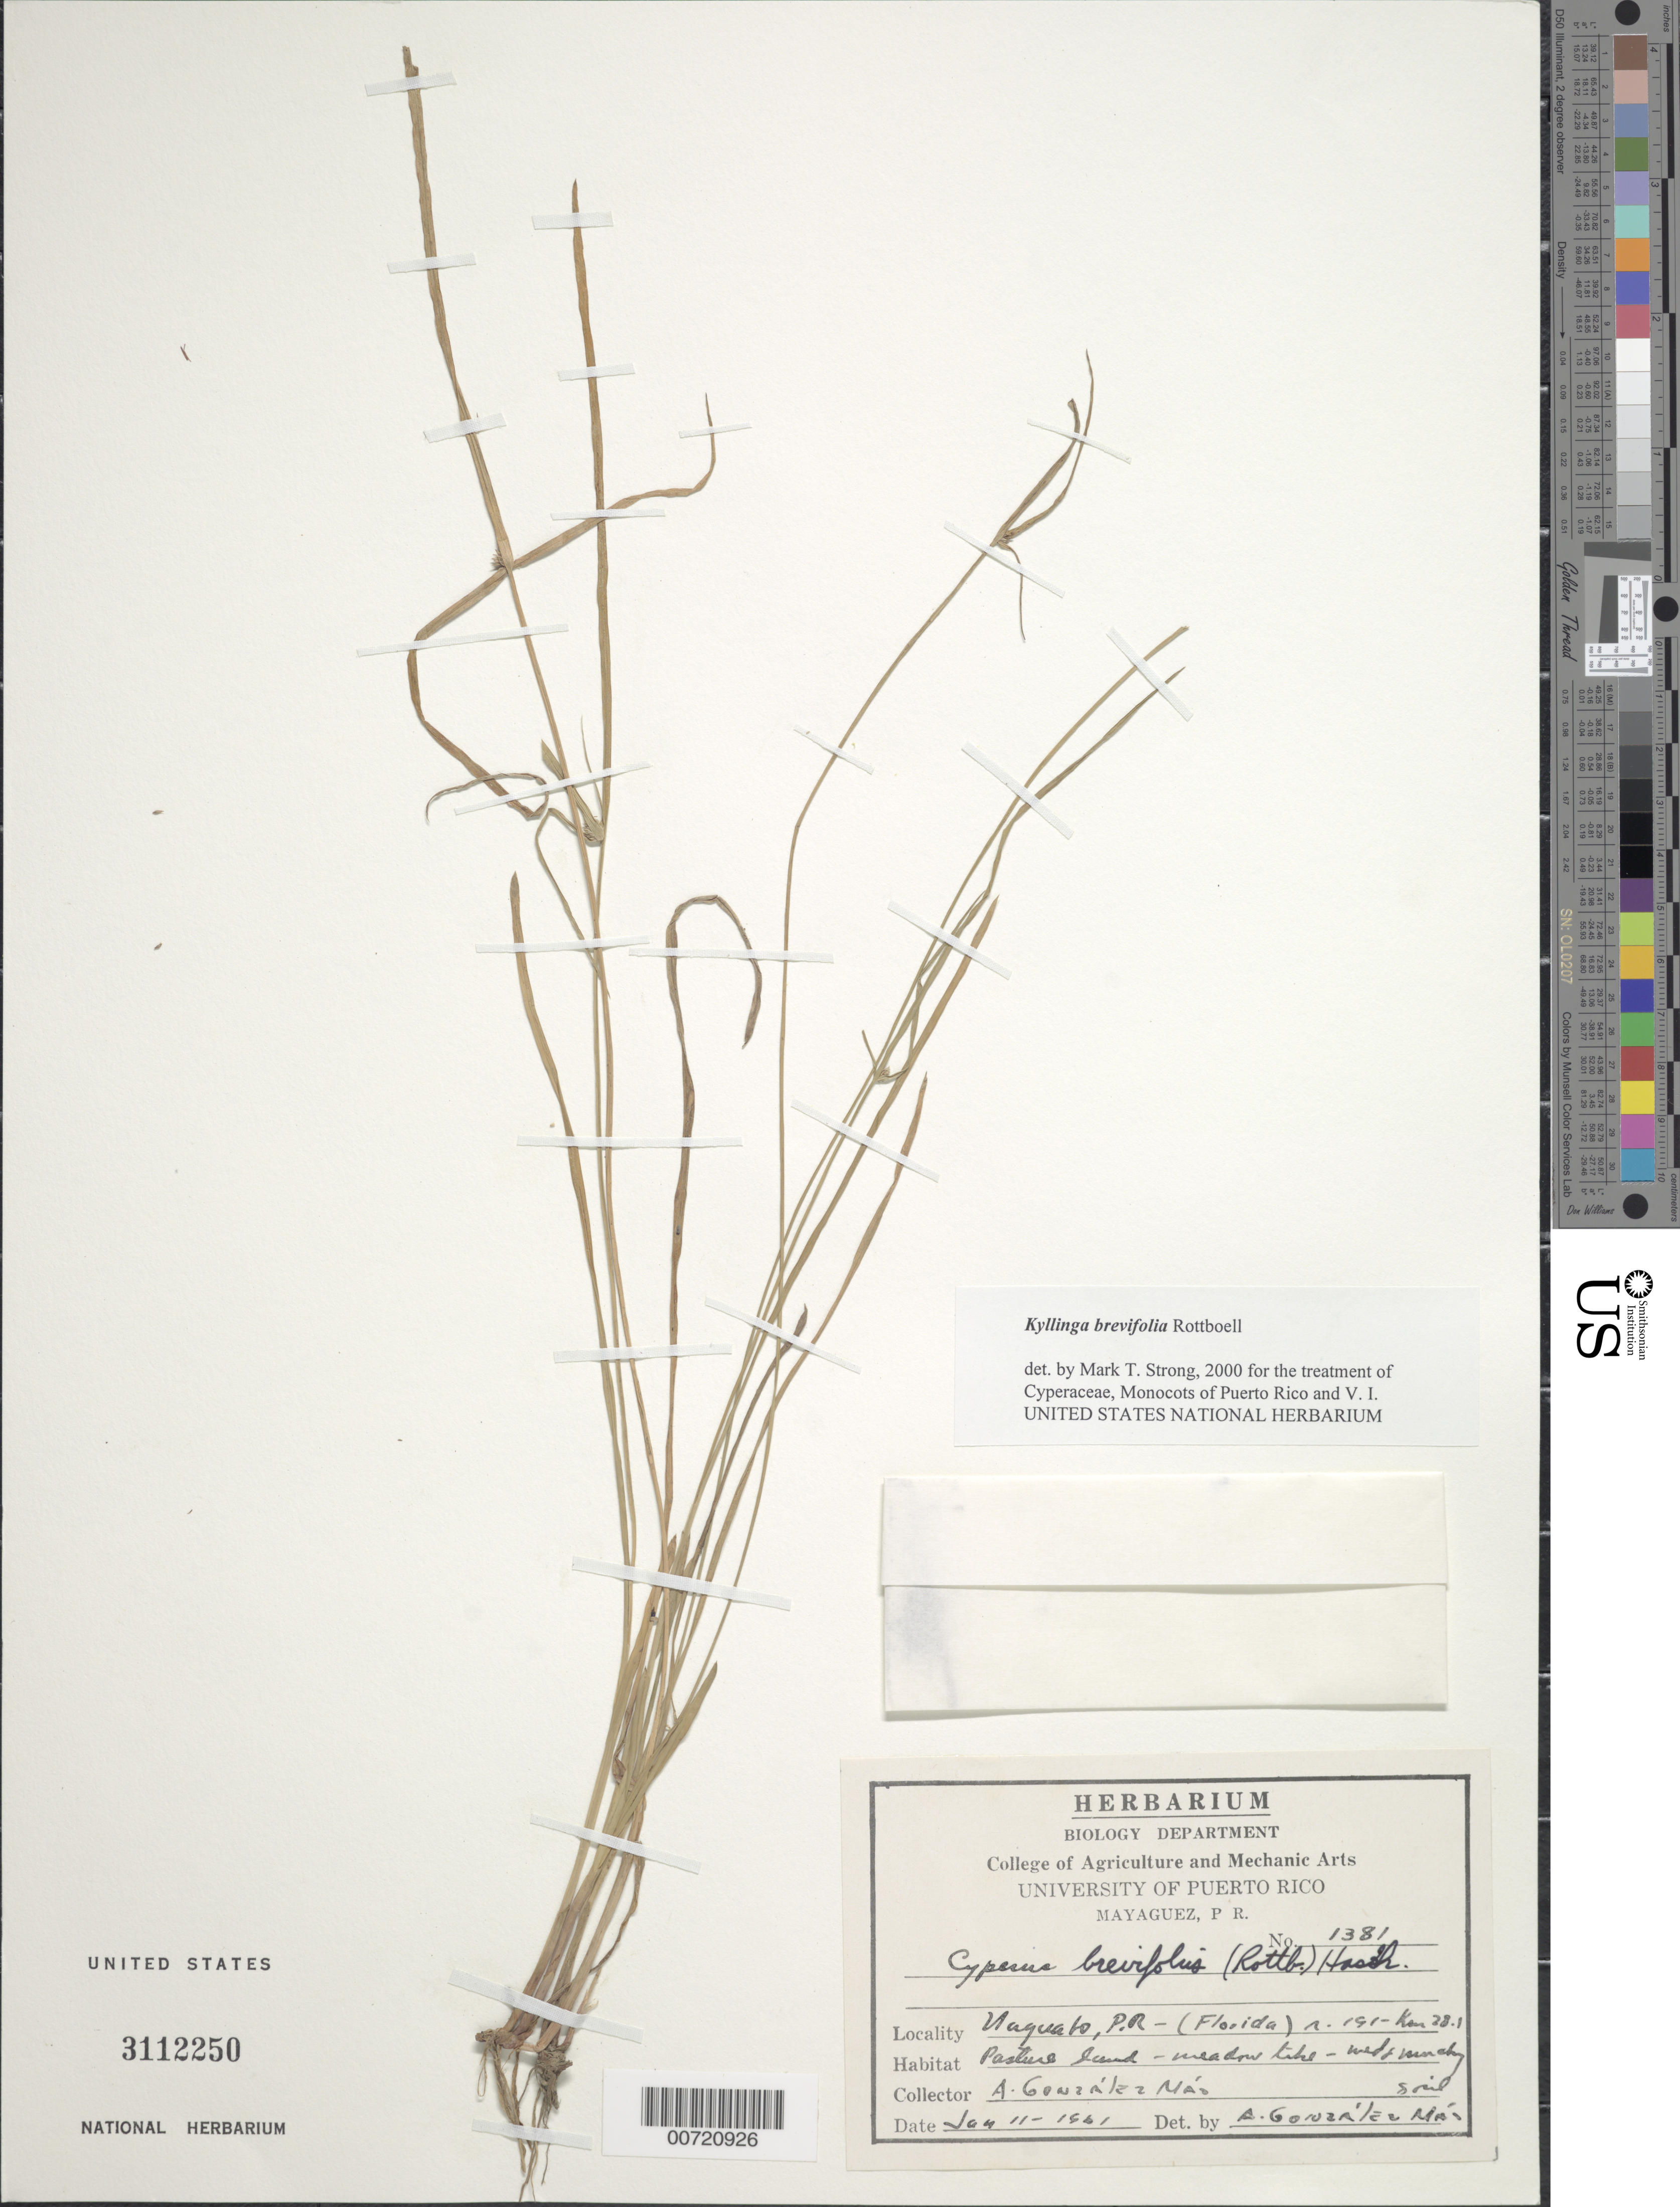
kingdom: Plantae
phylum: Tracheophyta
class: Liliopsida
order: Poales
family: Cyperaceae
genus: Cyperus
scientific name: Cyperus brevifolius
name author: (Rottb.) Hassk.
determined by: Strong, M. T., (US), Smithsonian Institution - National Museum of Natural History (UNITED STATES)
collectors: A. González Más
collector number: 1381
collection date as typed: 11 Jan 1961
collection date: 1961-01-11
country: Puerto Rico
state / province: Naguabo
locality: Naguabo: Florida, Rd. 191, km 28.1.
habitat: Pasture land, meadow-like.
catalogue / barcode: US 3112250